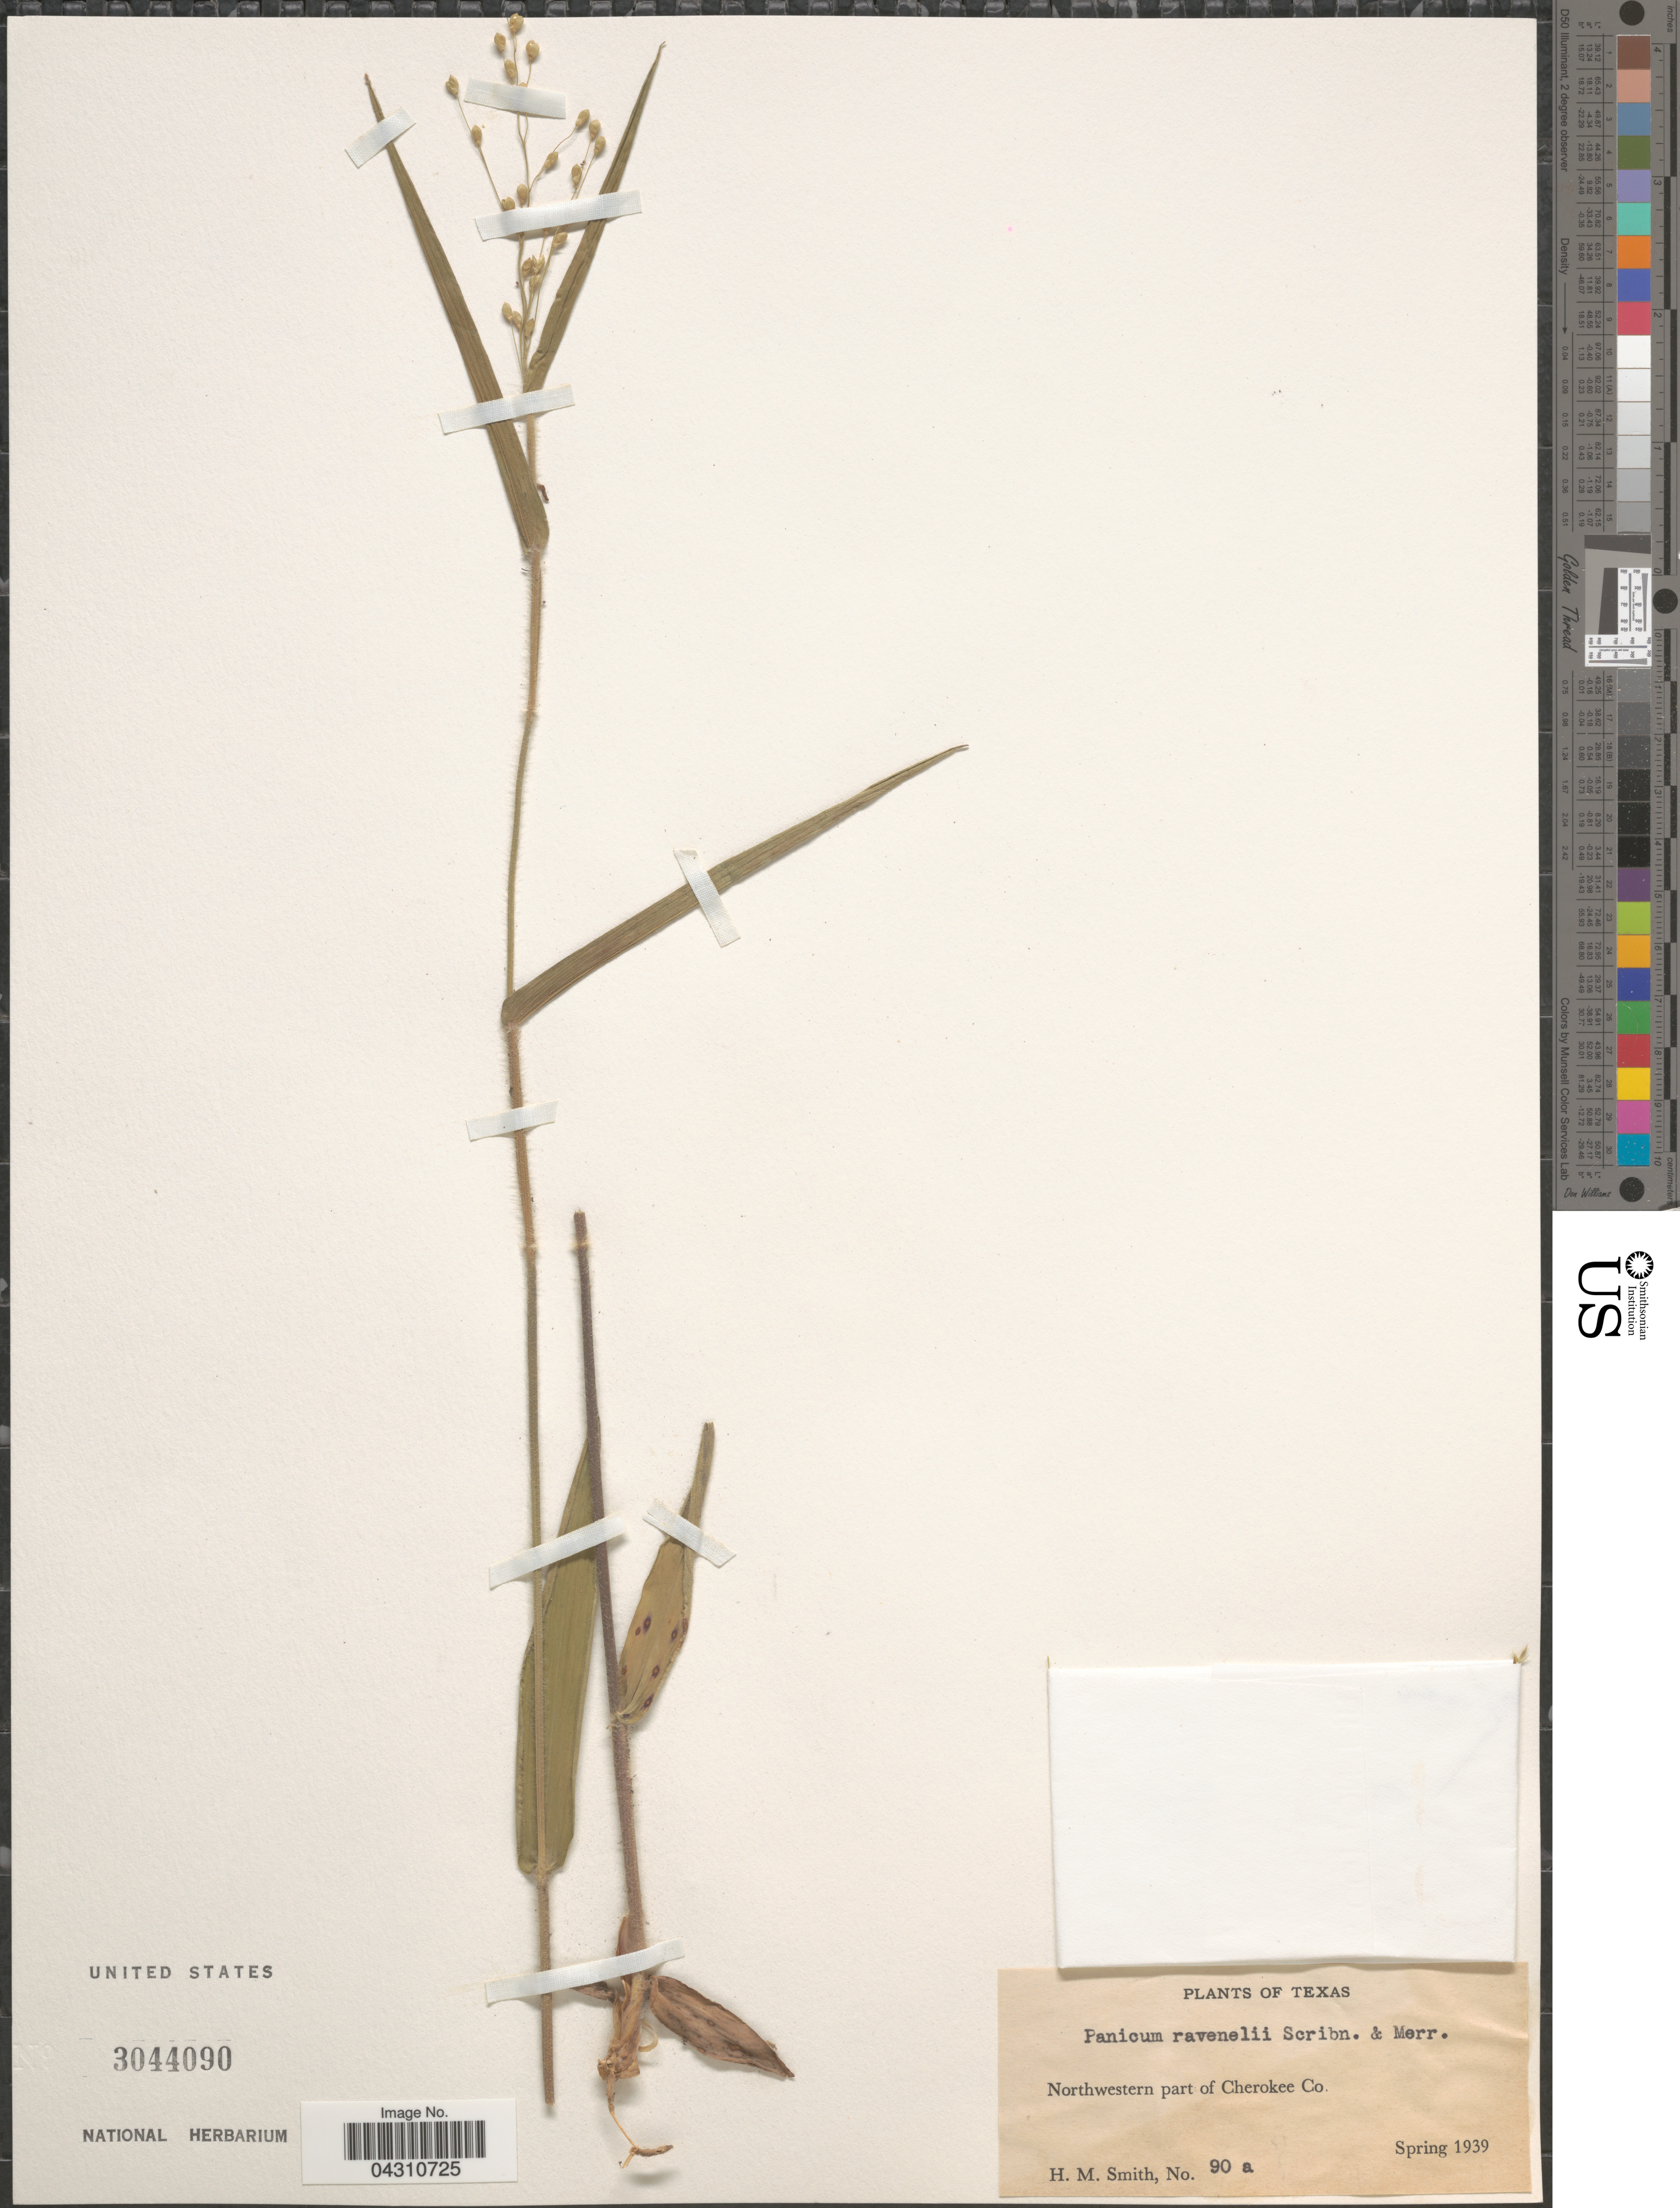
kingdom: Plantae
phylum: Tracheophyta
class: Liliopsida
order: Poales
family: Poaceae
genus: Dichanthelium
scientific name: Dichanthelium ravenelii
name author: (Scribn. & Merr.) Gould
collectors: H. M. Smith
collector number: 90a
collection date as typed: Spring 1939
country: United States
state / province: Texas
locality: Northwestern part of Cherokee Co.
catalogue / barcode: US 3044090